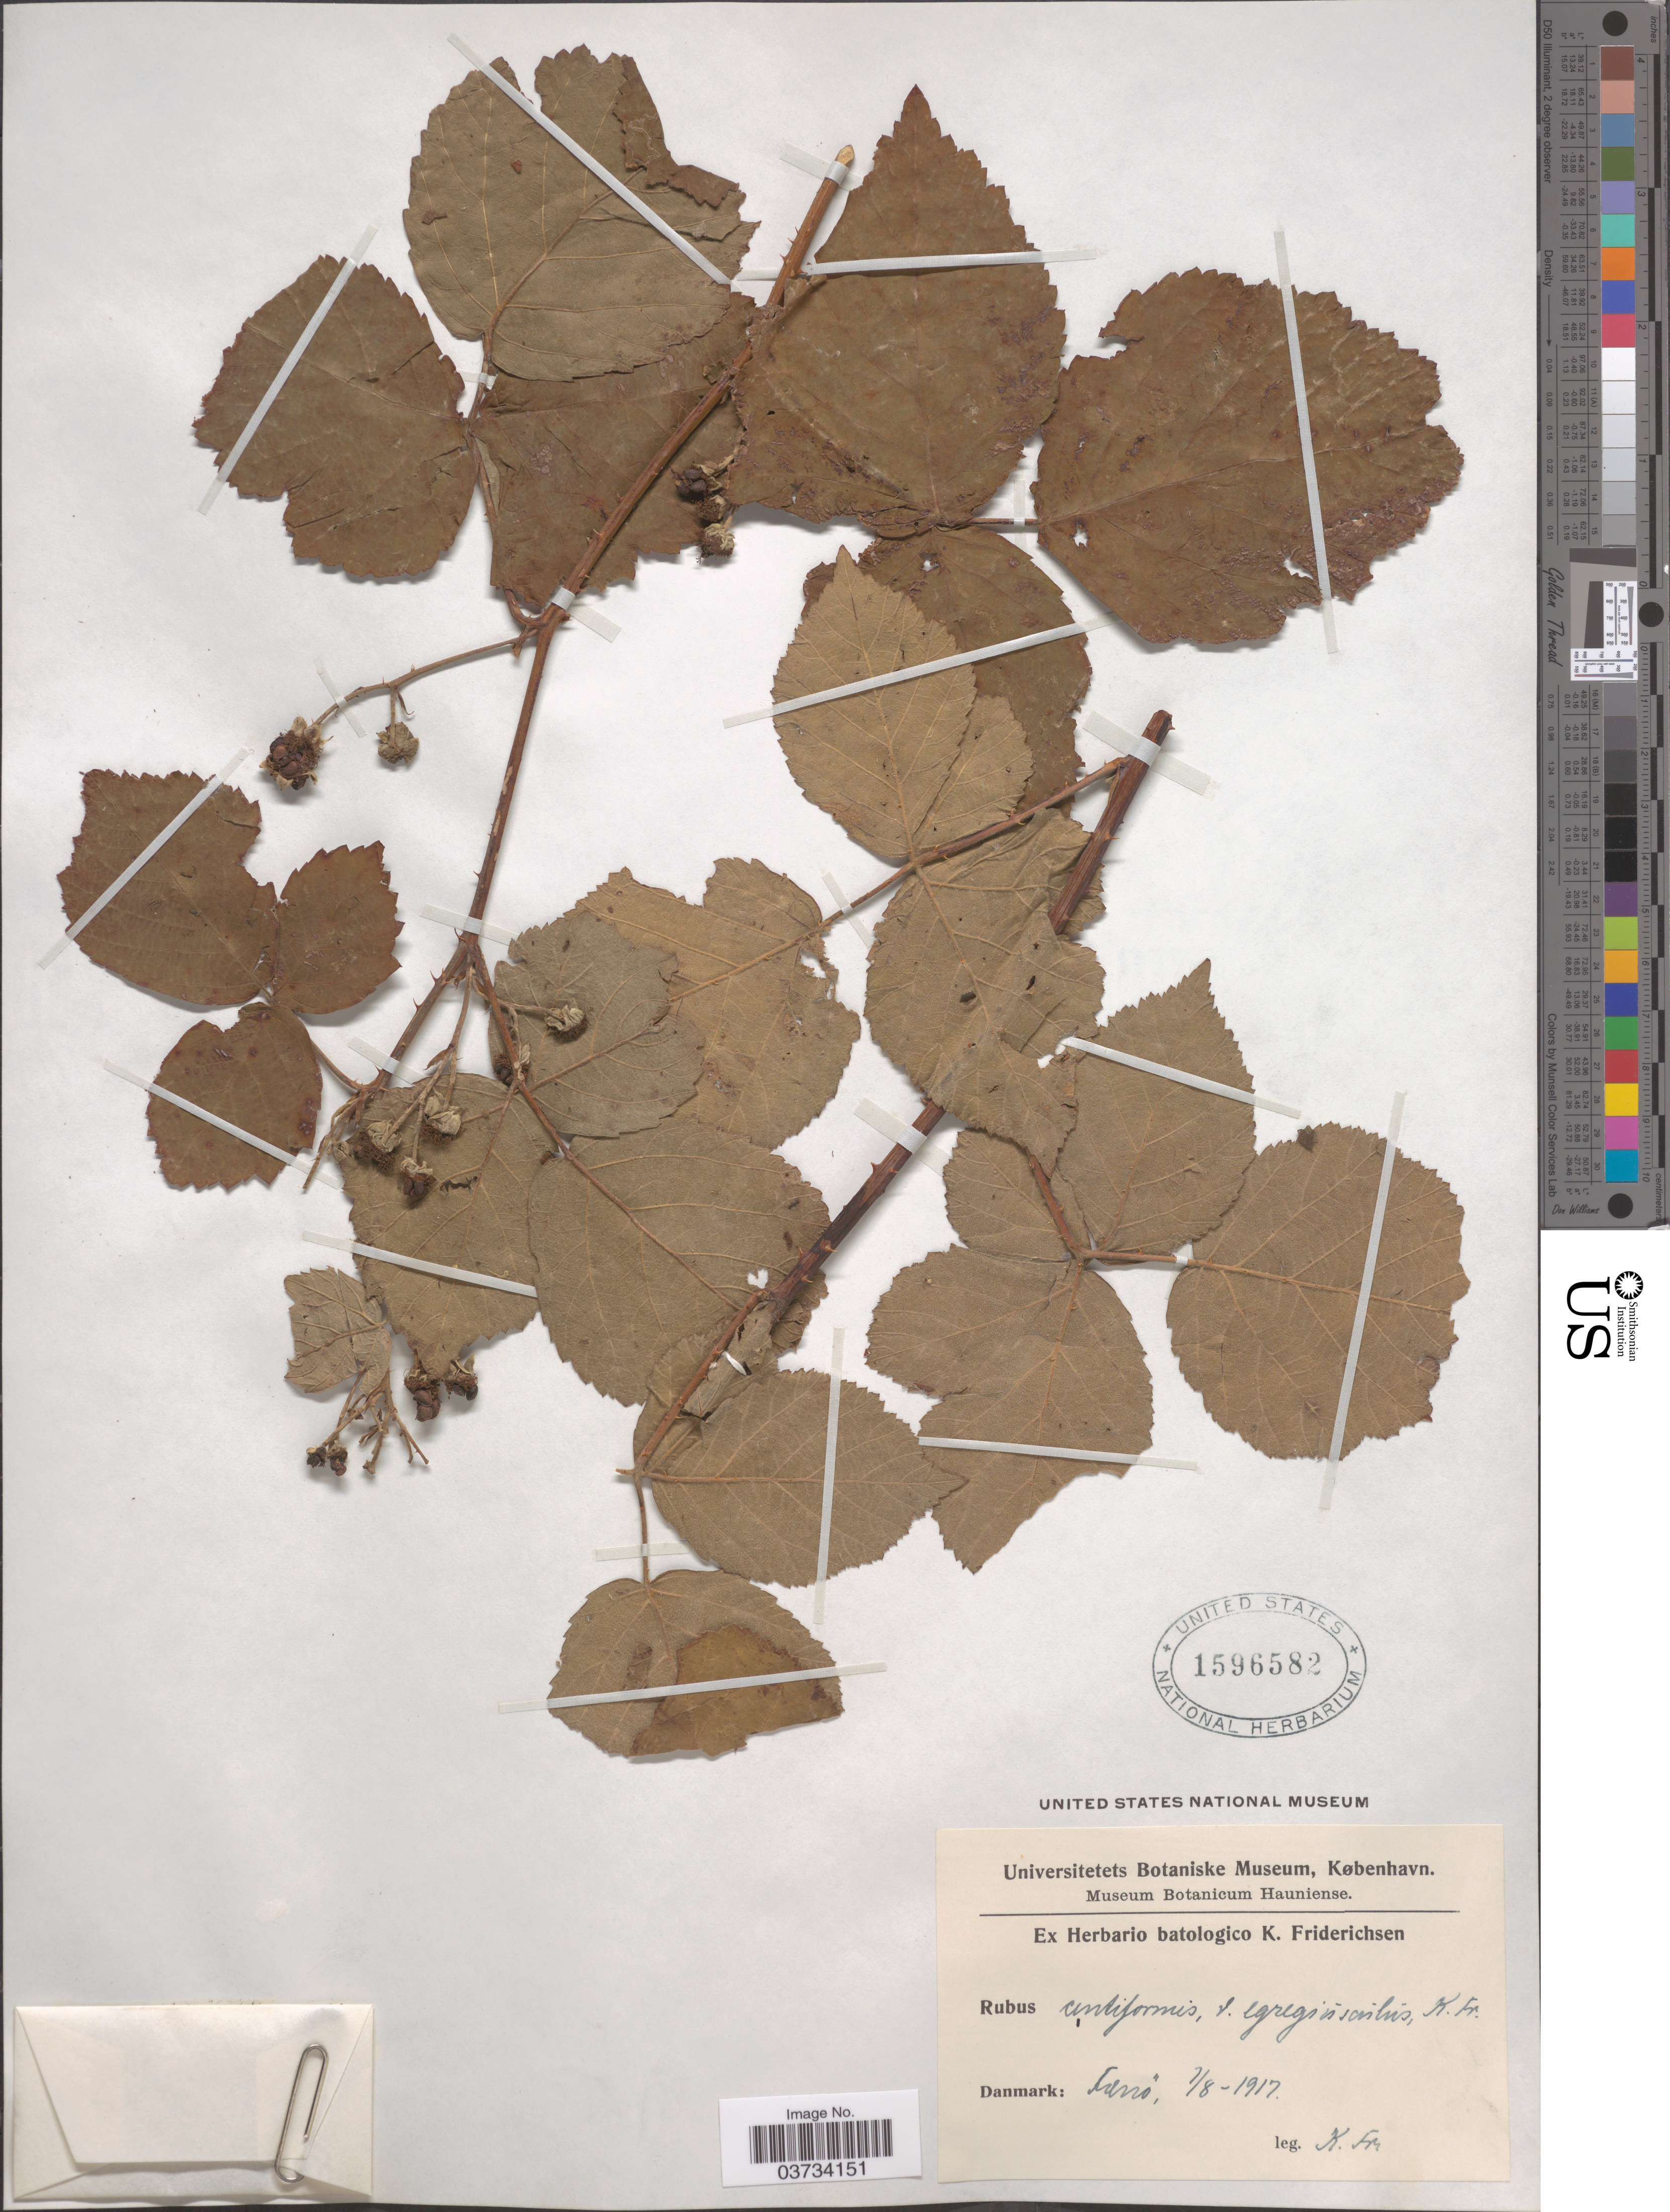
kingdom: Plantae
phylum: Tracheophyta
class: Magnoliopsida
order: Rosales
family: Rosaceae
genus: Rubus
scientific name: Rubus centiformis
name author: Frid. ex Erichsen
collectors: K. Friderichsen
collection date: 1917-08-07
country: Denmark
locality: Farrö.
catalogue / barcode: US 1596582